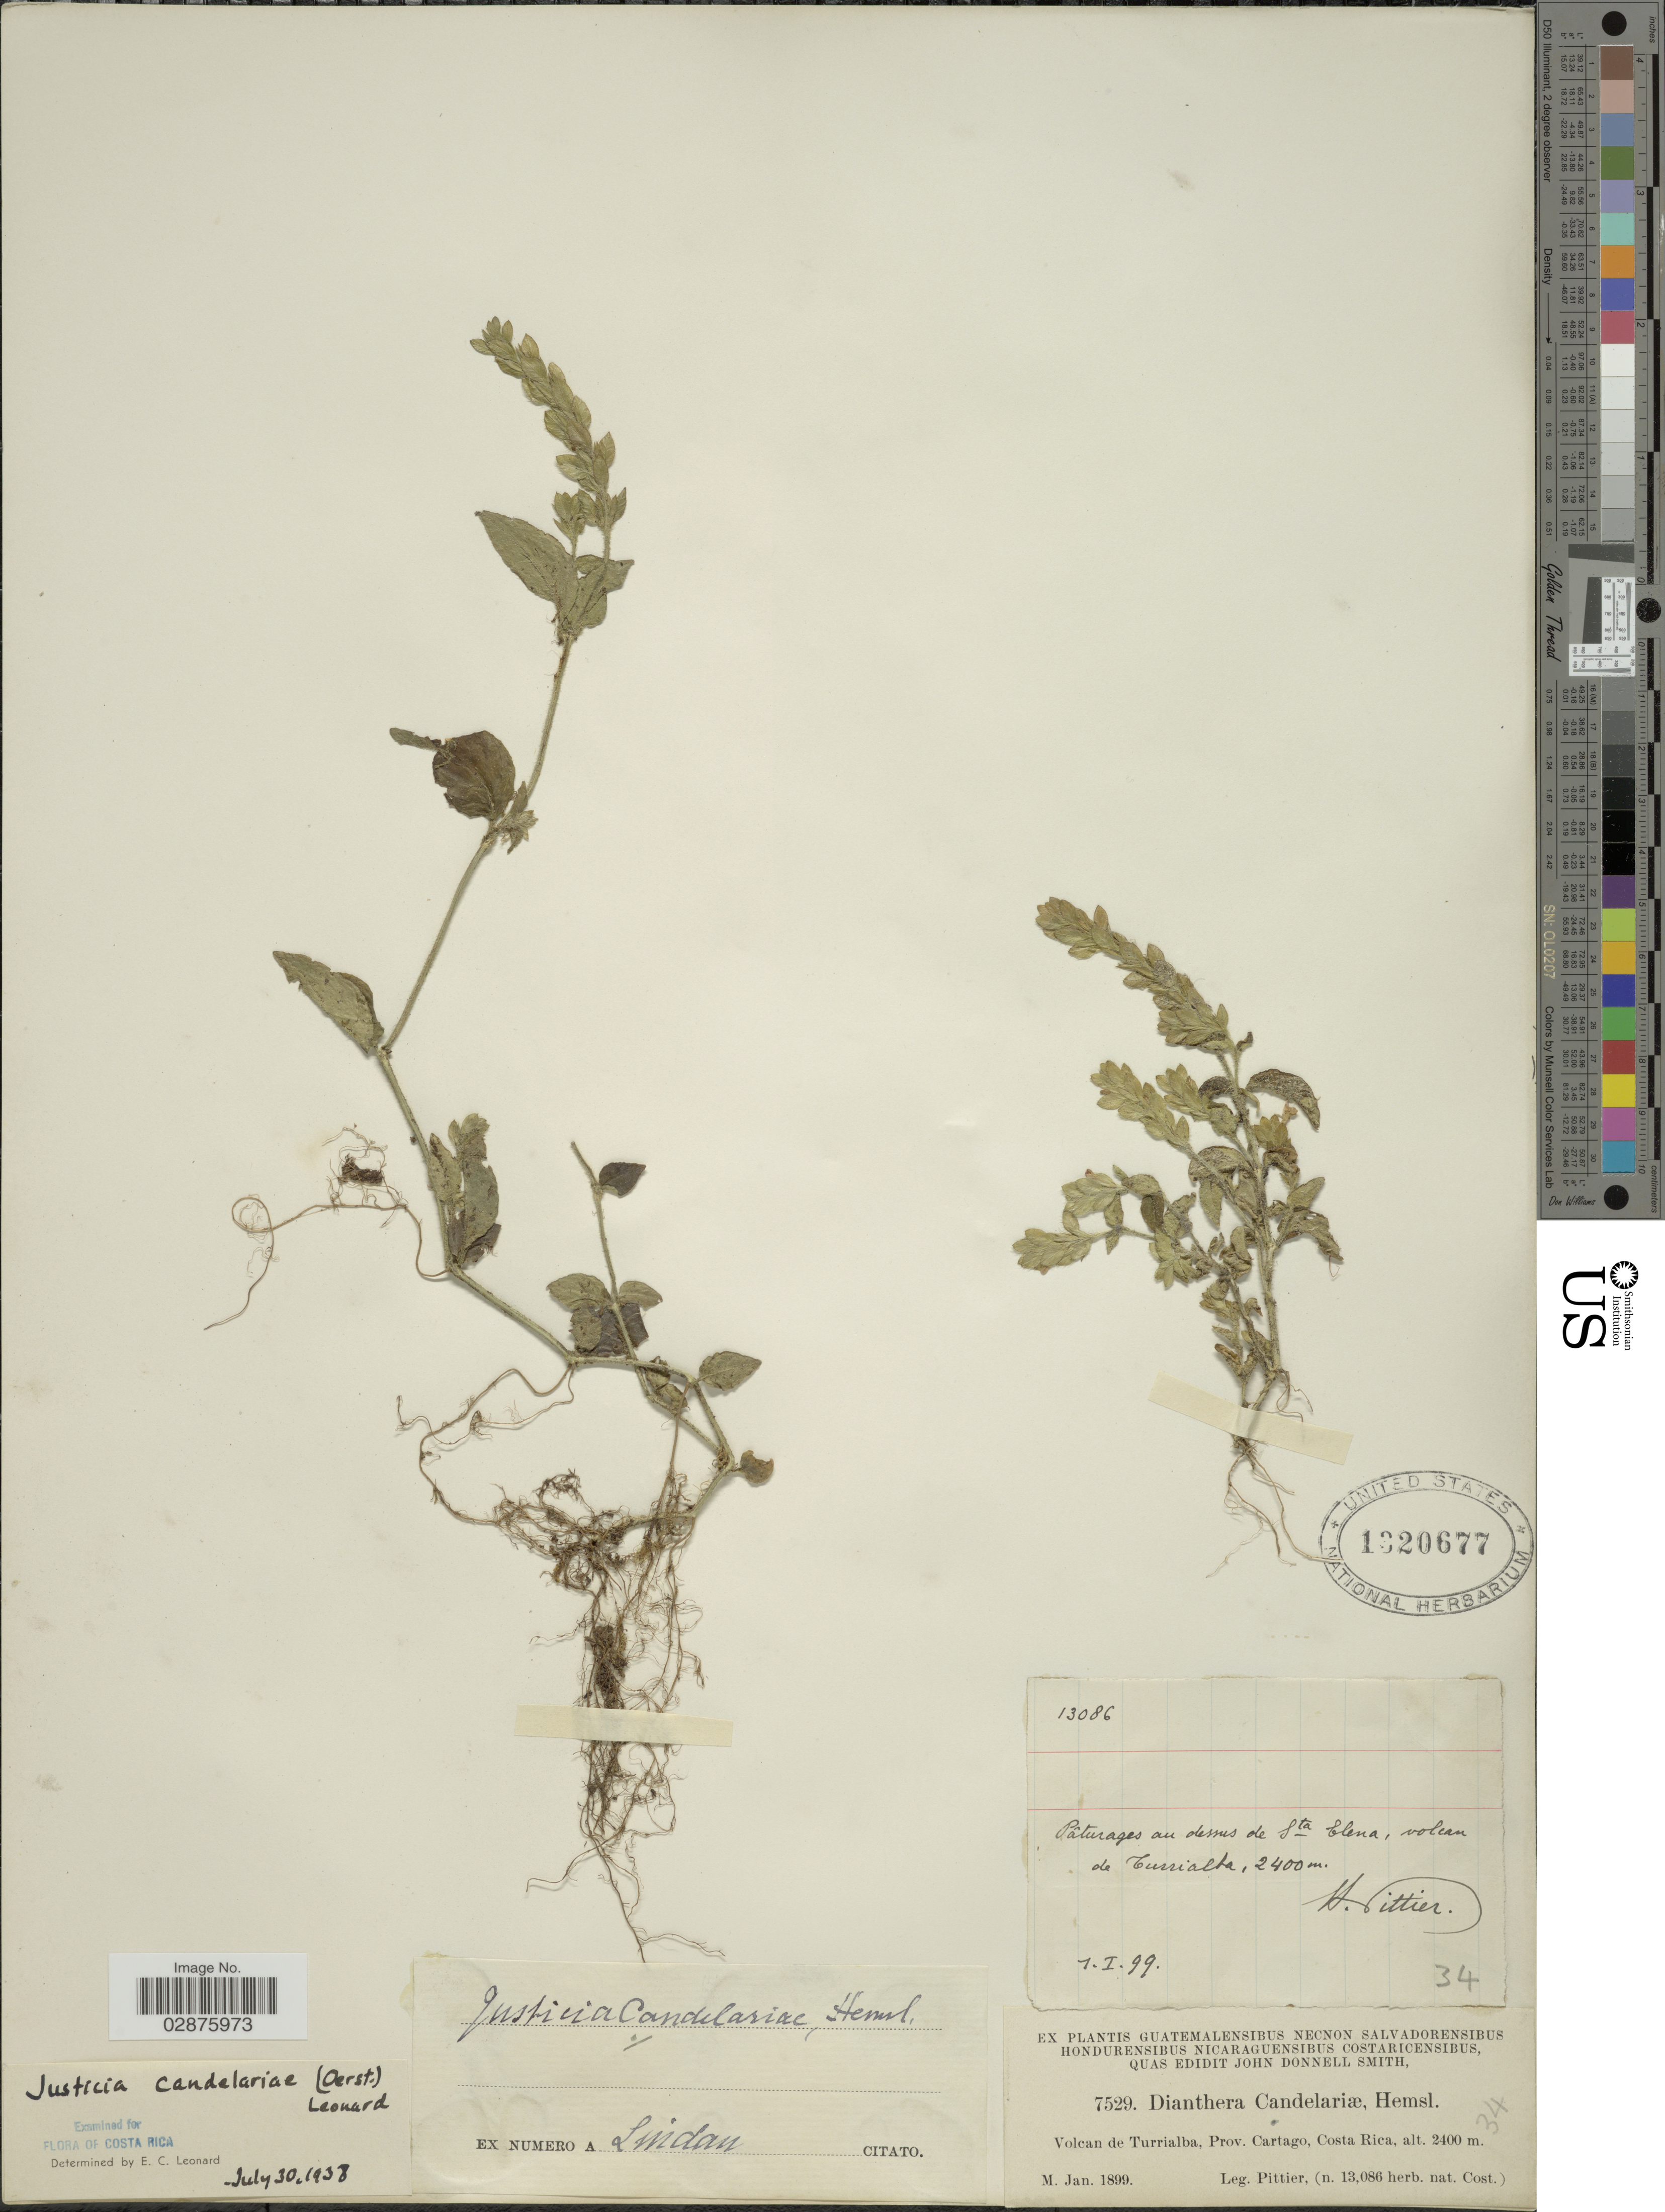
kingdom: Plantae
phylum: Tracheophyta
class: Magnoliopsida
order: Lamiales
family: Acanthaceae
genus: Justicia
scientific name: Justicia candelariae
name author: (Oerst.) Leonard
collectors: H. F. Pittier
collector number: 7529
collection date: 1899-01-01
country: Costa Rica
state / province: Cartago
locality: Volcan de Turrialba, Prov. Cartago, Pâturages au dessus de Sta. Elena, volcan de Turrialba.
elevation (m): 2400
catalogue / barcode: US 1320677